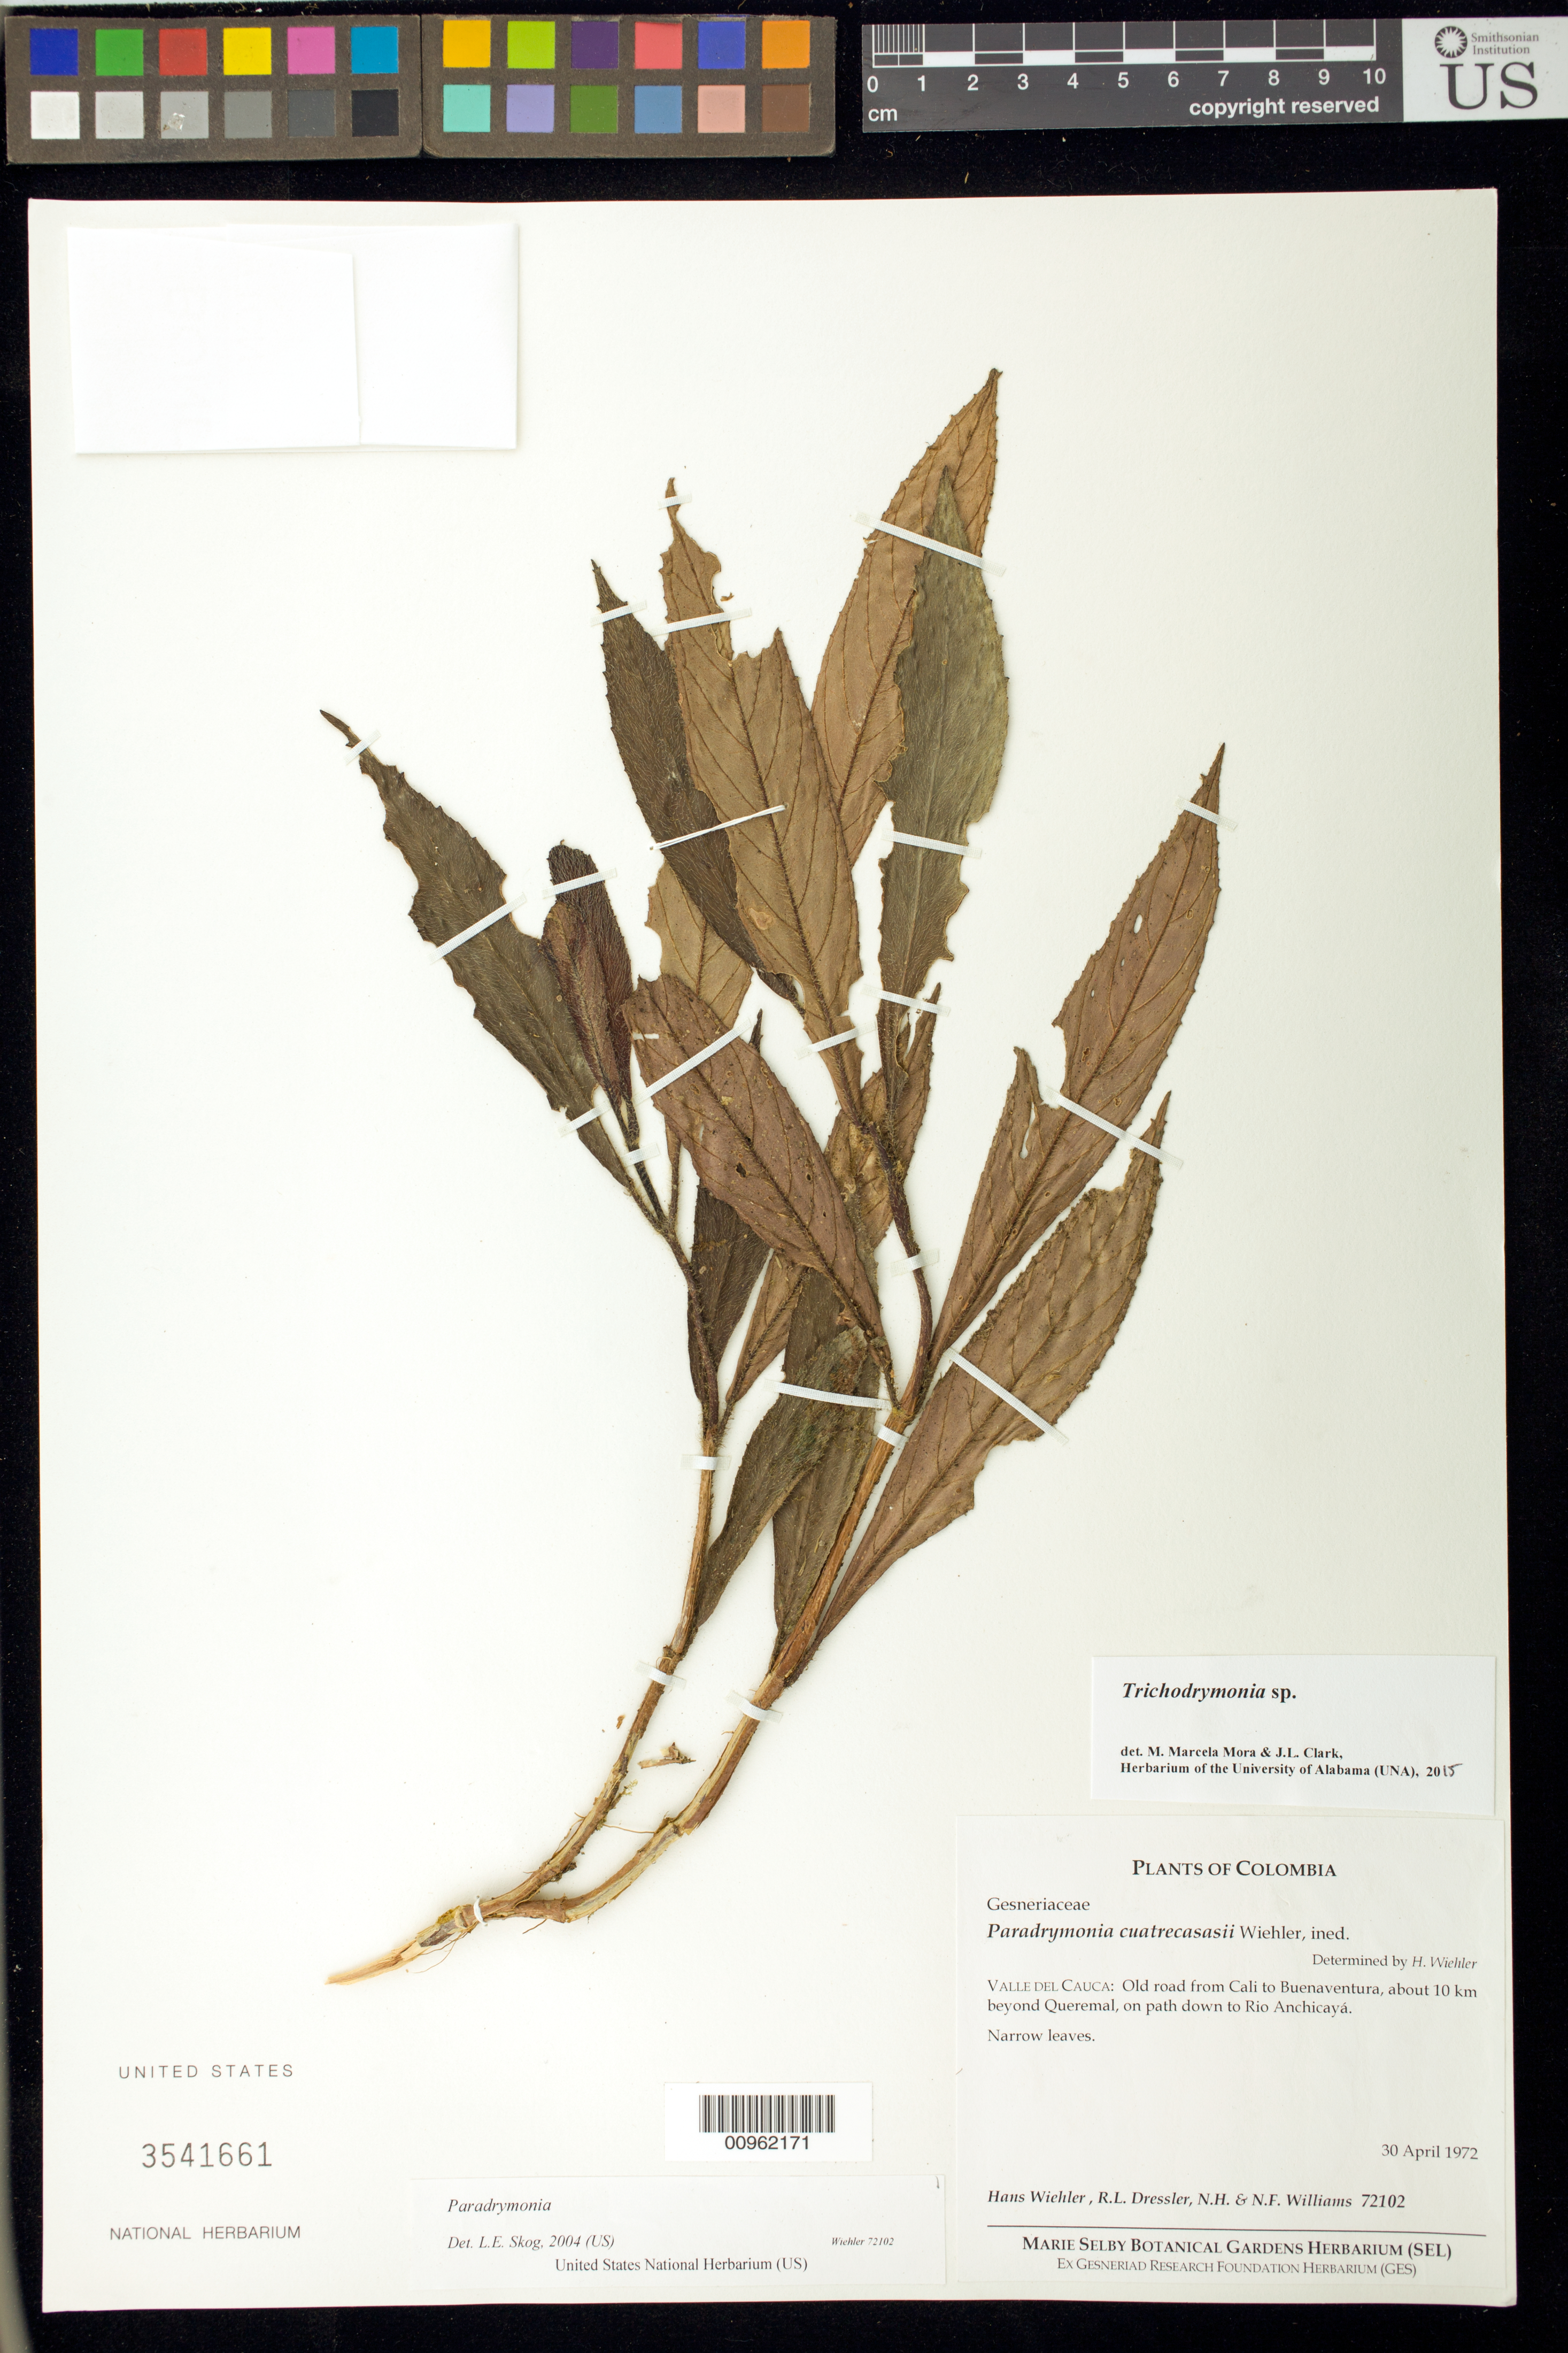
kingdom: Plantae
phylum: Tracheophyta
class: Magnoliopsida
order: Lamiales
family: Gesneriaceae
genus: Trichodrymonia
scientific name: Trichodrymonia sp.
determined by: Mora, M. M.; Clark, J. L.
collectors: H. J. Wiehler, R. Dressler, N. H. Williams & N. Williams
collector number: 72102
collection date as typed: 30 Apr 1972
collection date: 1972-04-30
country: Colombia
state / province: Valle del Cauca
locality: Valle del Cauca; old road from Cali to Buenaventura, about 10 km beyond Queremal, on path down to Rio anchicaya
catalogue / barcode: US 3541661